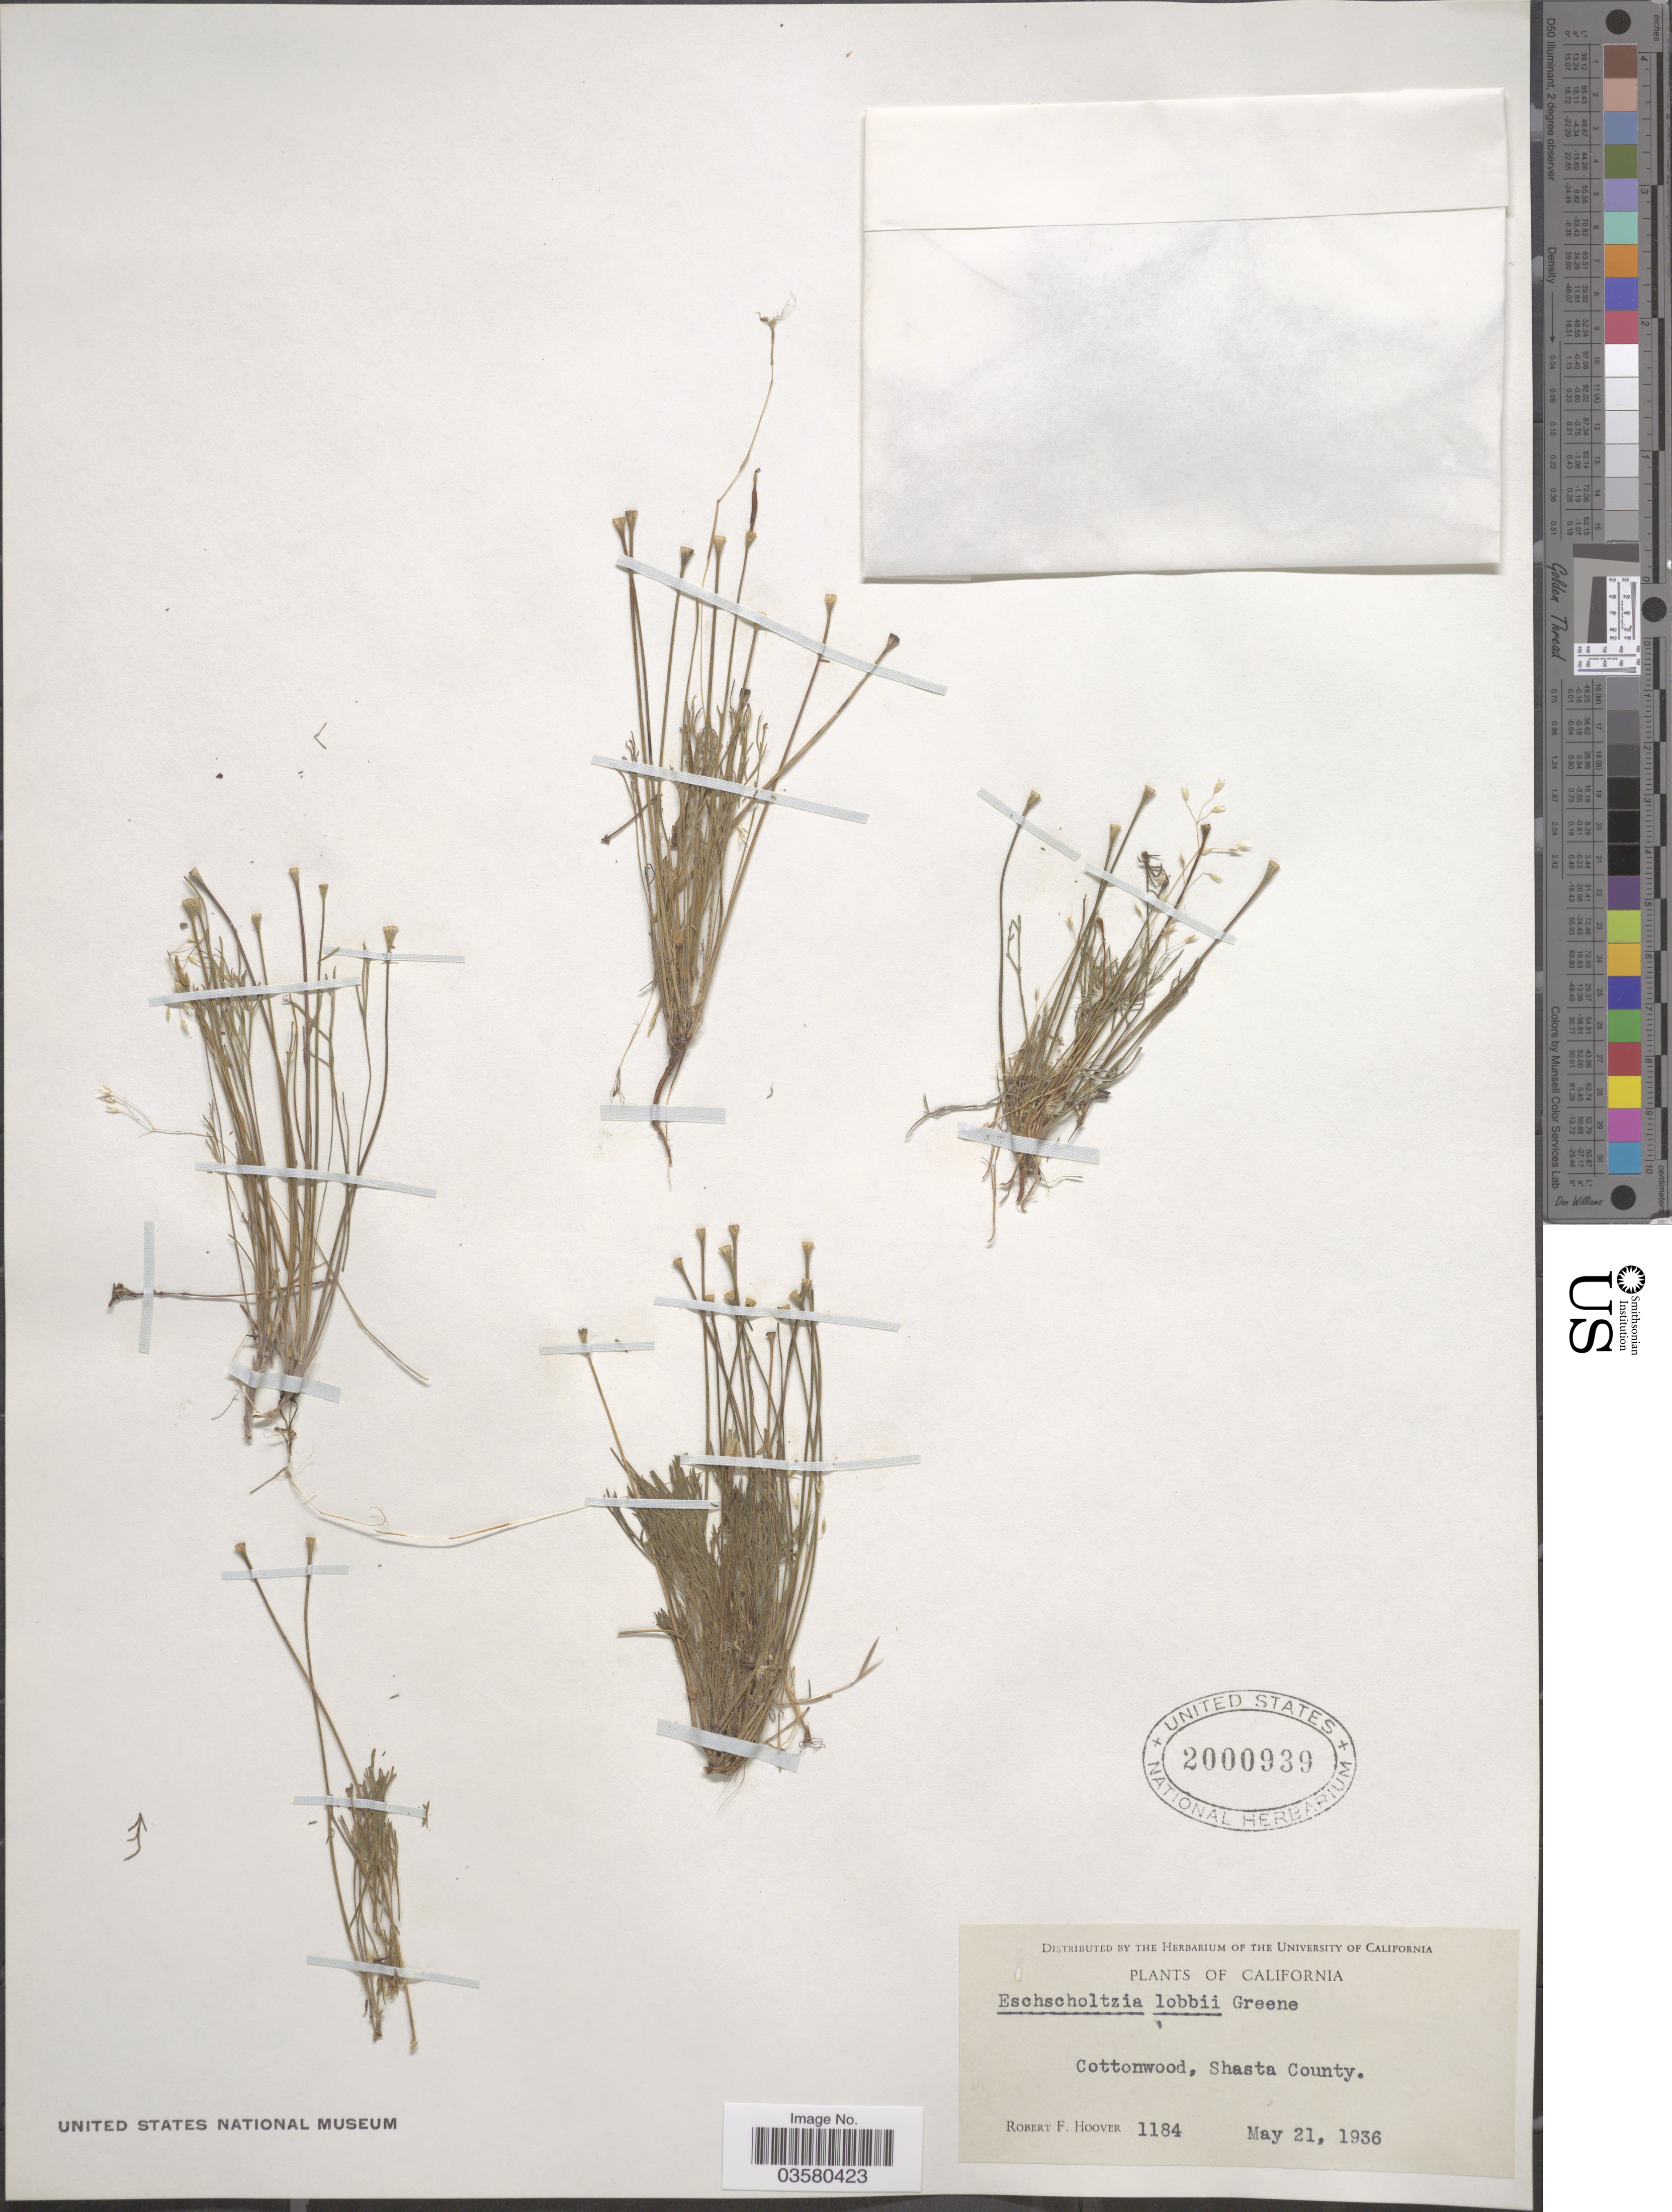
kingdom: Plantae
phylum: Tracheophyta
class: Magnoliopsida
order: Ranunculales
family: Papaveraceae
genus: Eschscholzia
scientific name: Eschscholzia lobbii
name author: Greene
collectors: R. F. Hoover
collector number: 1184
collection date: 1936-05-21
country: United States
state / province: California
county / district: Shasta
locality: Cottonwood, Shasta County.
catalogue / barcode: US 2000939